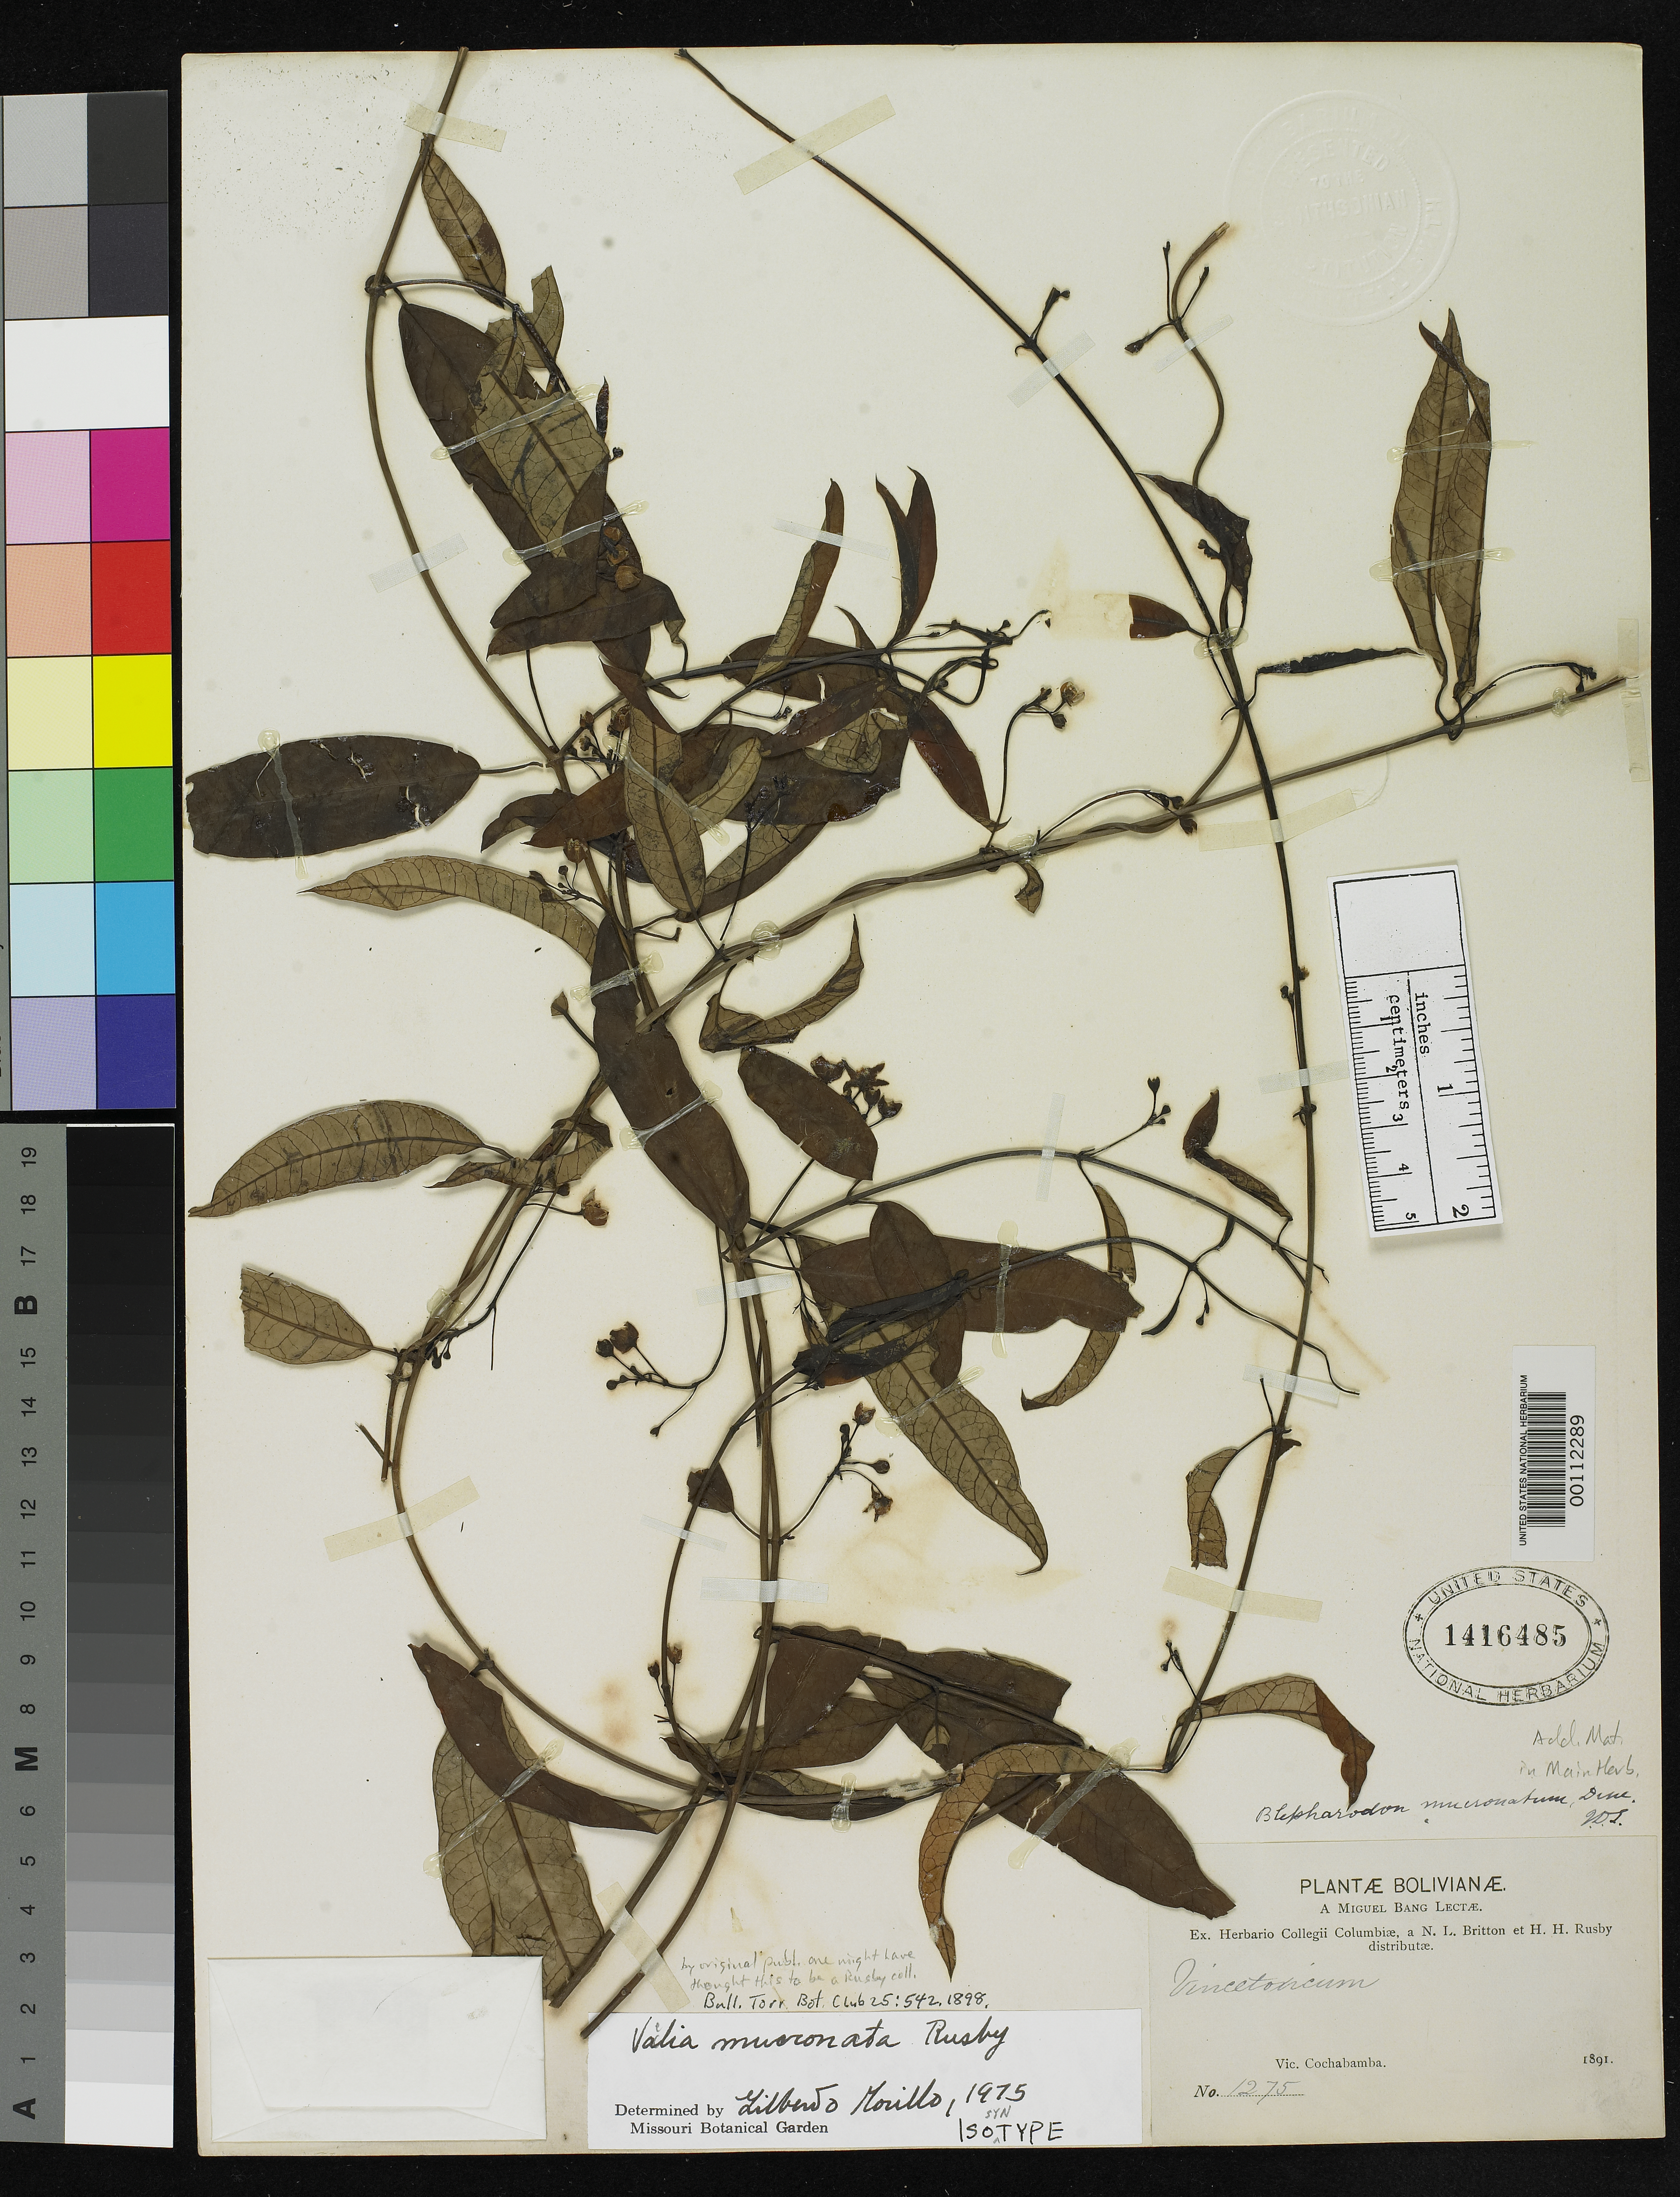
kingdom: Plantae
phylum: Tracheophyta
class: Magnoliopsida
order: Gentianales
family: Apocynaceae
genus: Vailia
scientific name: Vailia mucronata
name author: Rusby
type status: Isosyntype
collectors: M. Bang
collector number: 1275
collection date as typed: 1891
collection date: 1891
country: Bolivia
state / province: Cochabamba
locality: Vicinity of Cochabamba.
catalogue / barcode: US 1416485